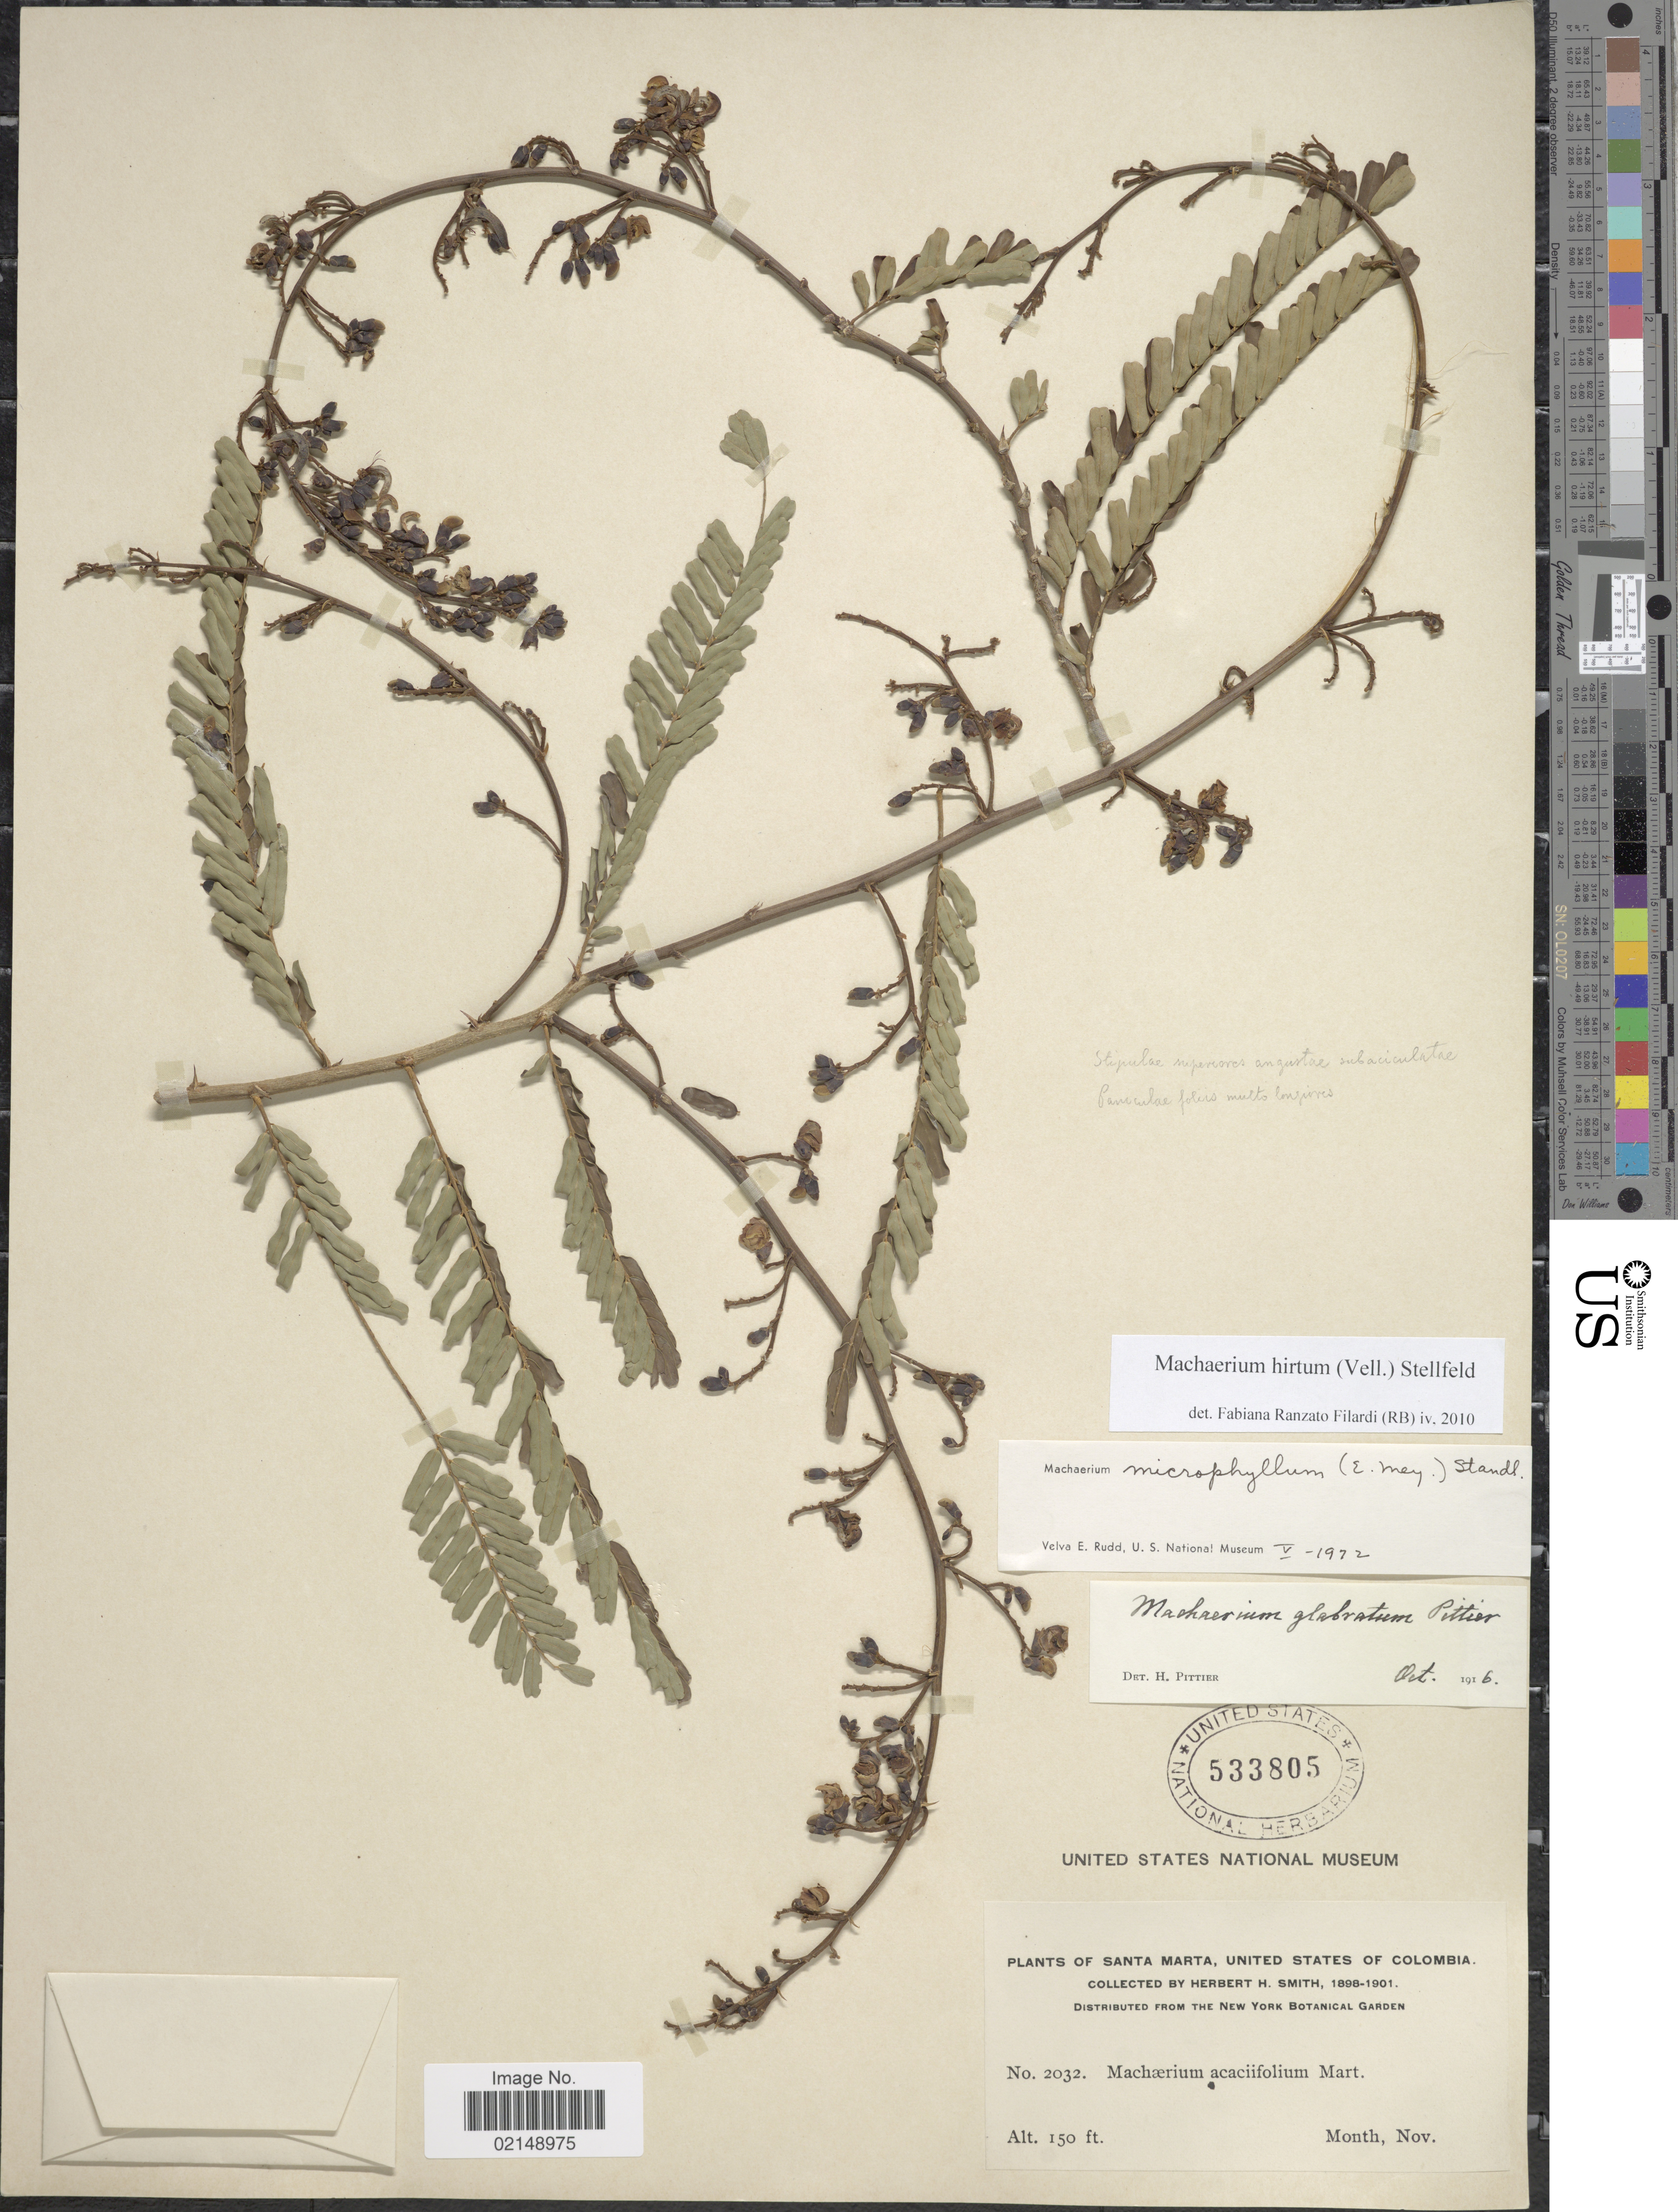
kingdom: Plantae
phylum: Tracheophyta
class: Magnoliopsida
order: Fabales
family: Fabaceae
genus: Machaerium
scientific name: Machaerium hirtum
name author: (Vell.) Stellfeld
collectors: Herbert H. Smith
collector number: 2032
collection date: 1898-11/1901-11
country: Colombia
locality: Santa Marta, United States of Colombia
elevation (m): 46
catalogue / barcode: US 533805